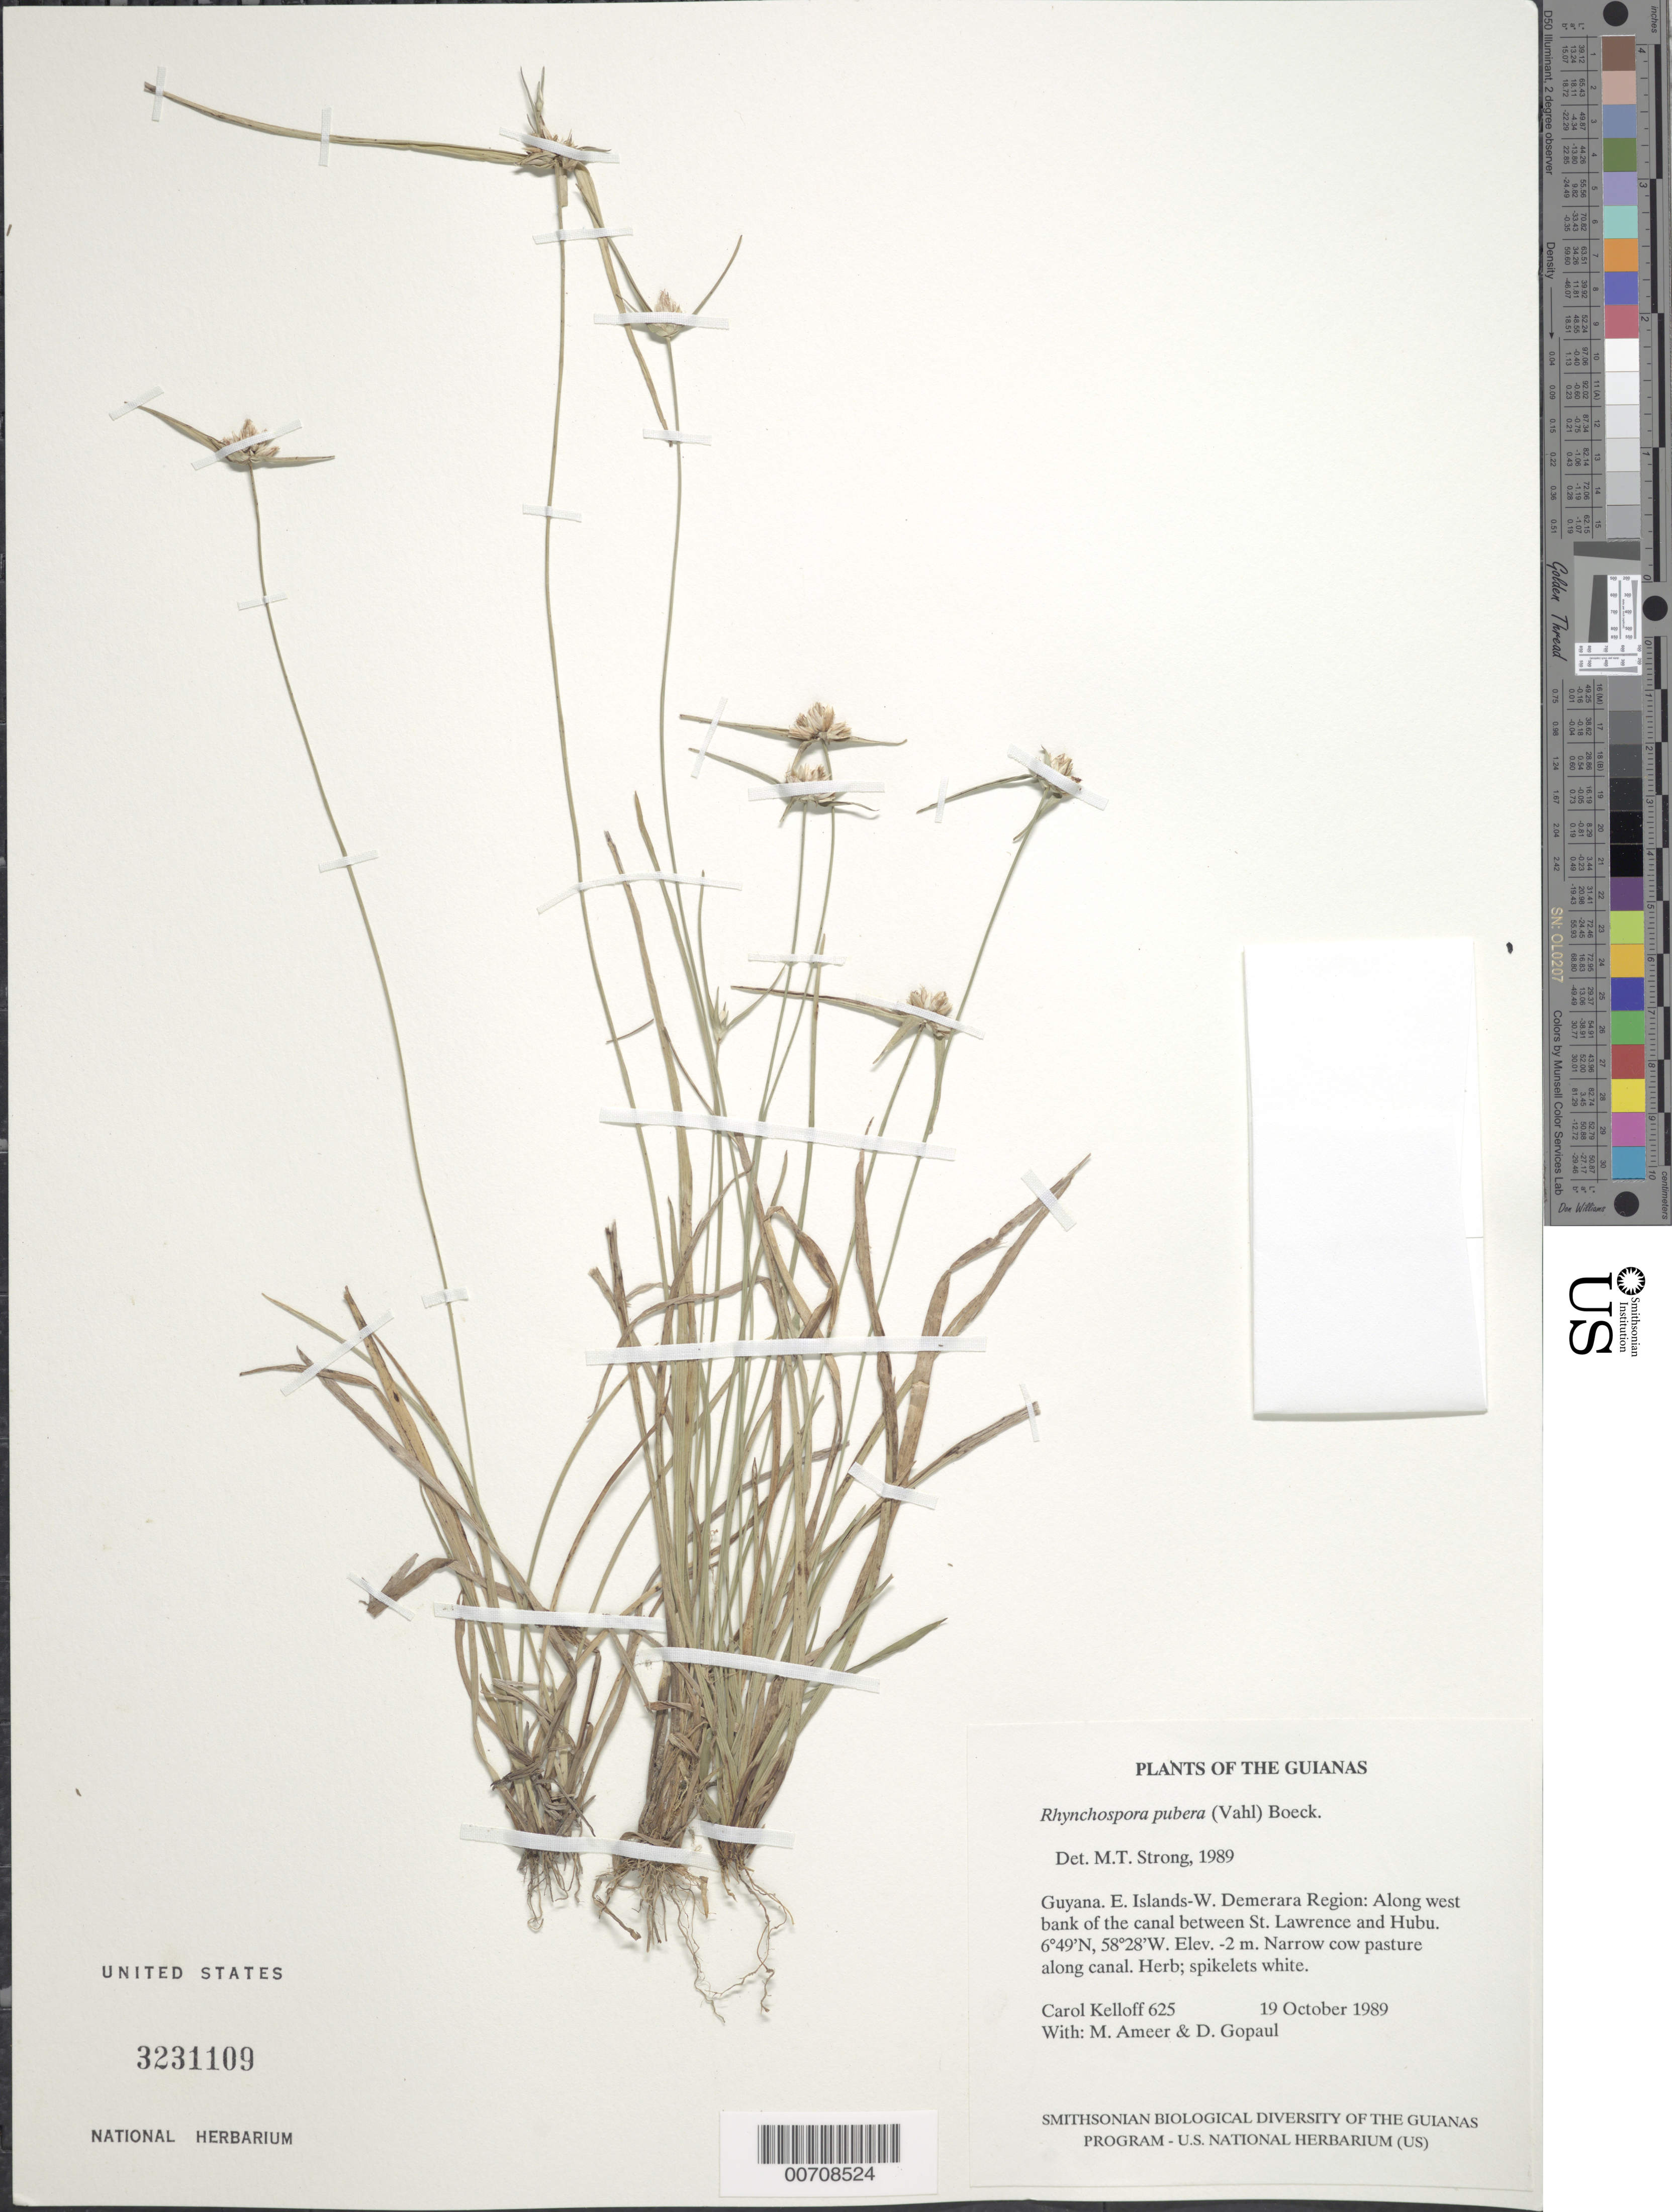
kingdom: Plantae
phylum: Tracheophyta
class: Liliopsida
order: Poales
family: Cyperaceae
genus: Rhynchospora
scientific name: Rhynchospora pubera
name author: (Vahl) Boeckeler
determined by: Strong, M. T., (US), Smithsonian Institution - National Museum of Natural History (UNITED STATES)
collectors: C. L. Kelloff, M. Ameer & D. Gopaul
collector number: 625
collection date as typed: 19 October 1989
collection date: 1989-10-19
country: Guyana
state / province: Essequibo Isl-W. Demerara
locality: Along west bank of the canal between St. Lawrence and Hubu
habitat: Narrow cow pasture along canal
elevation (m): -2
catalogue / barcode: US 3231109